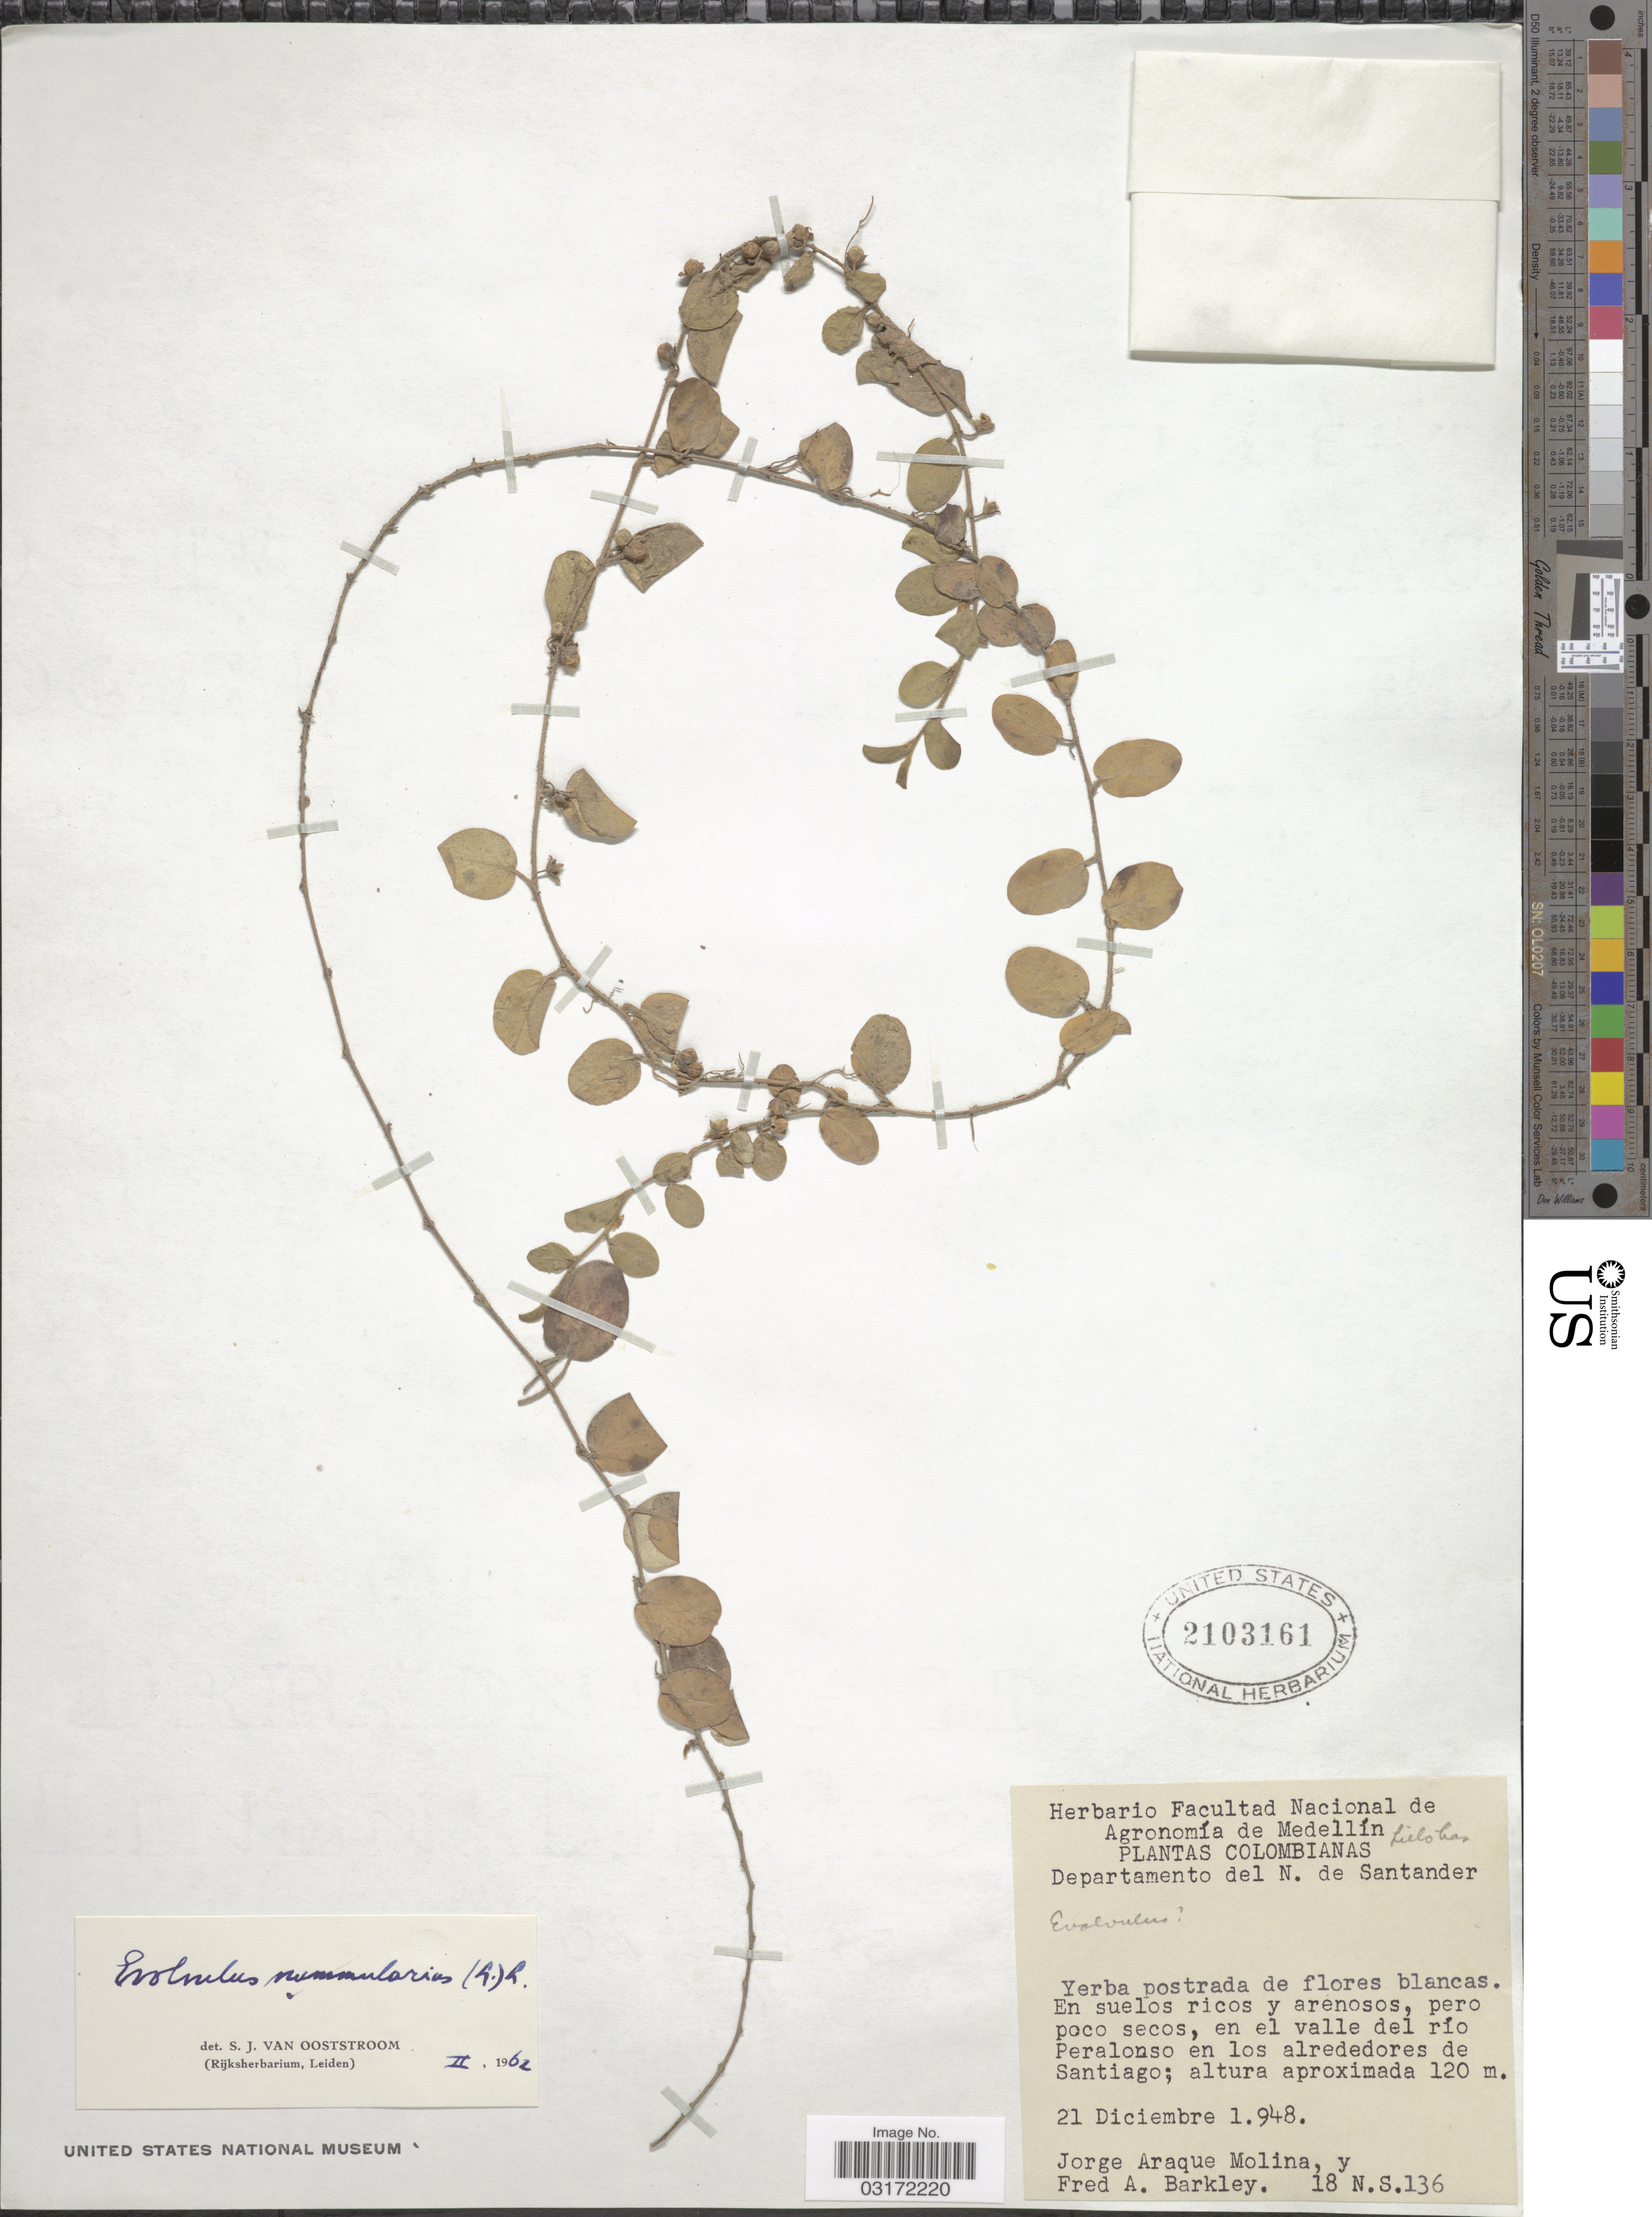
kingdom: Plantae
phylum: Tracheophyta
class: Magnoliopsida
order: Solanales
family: Convolvulaceae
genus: Evolvulus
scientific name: Evolvulus nummularius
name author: (L.) L.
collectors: J. A. Molina & F. A. Barkley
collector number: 18N.S.136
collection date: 1948-12-21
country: Colombia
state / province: Norte de Santander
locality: En el valle del río Peralonso en los alrededores de Santiago.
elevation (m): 120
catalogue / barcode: US 2103161